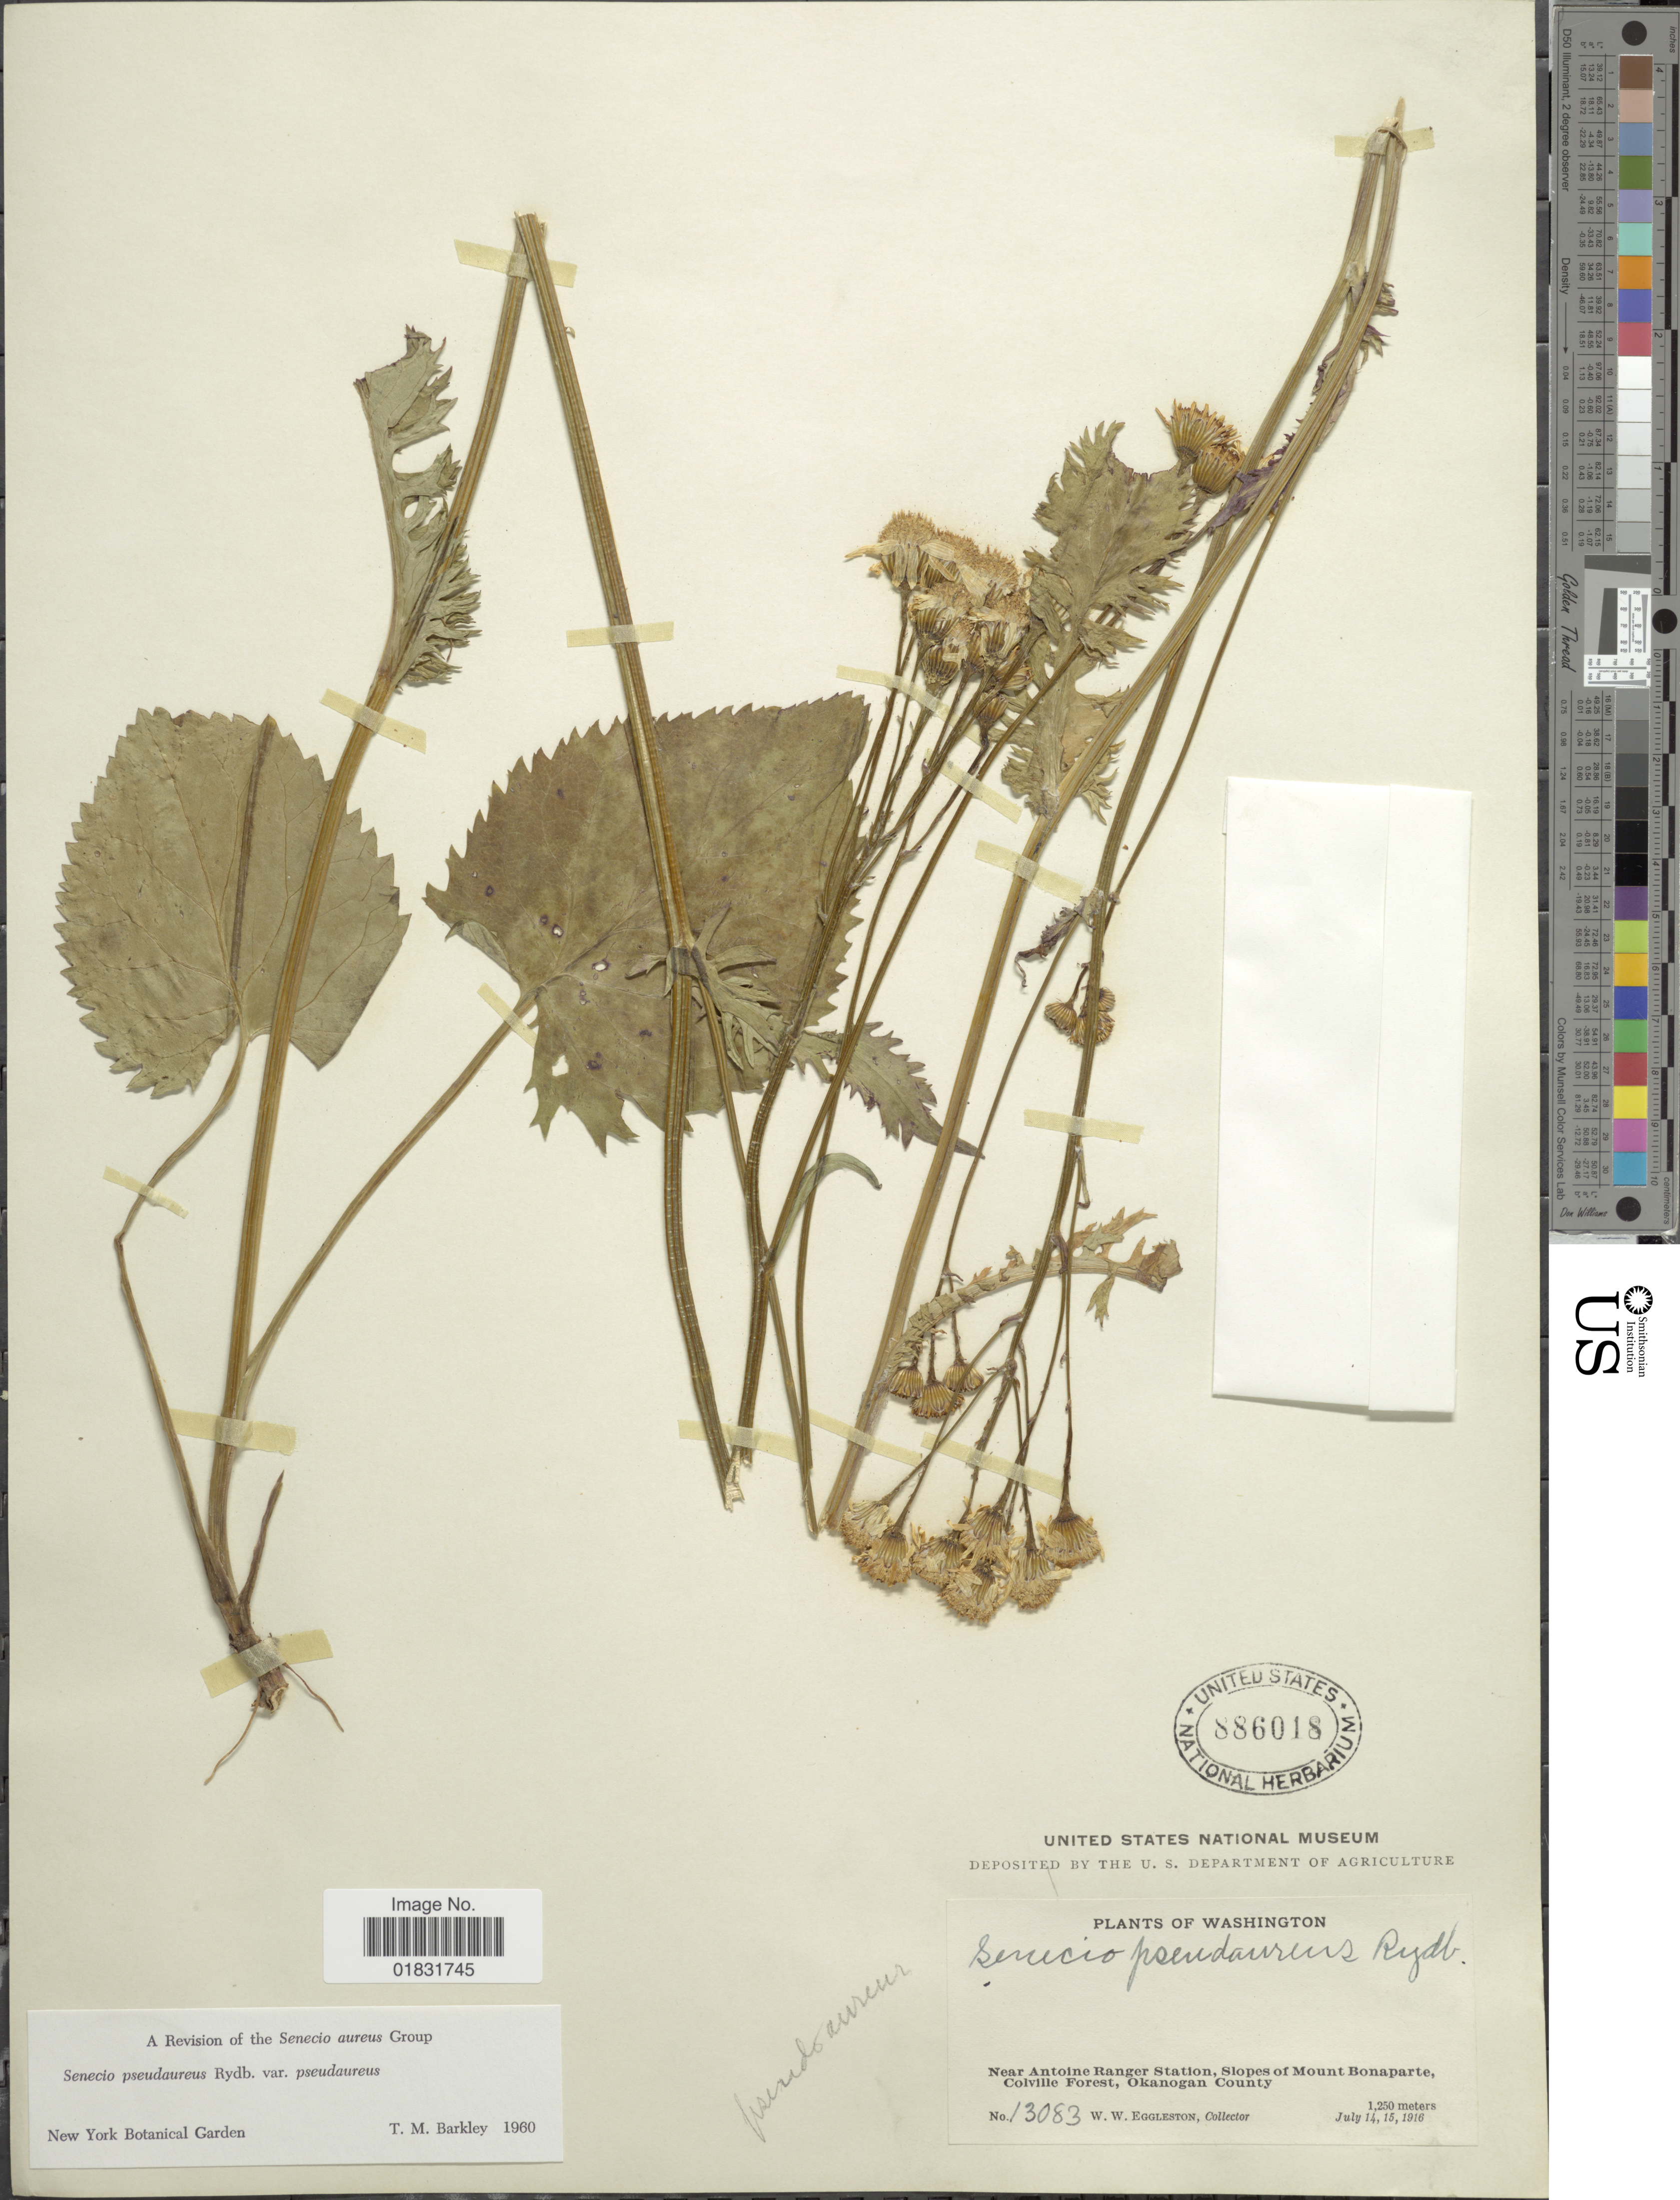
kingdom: Plantae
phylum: Tracheophyta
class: Magnoliopsida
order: Asterales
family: Asteraceae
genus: Packera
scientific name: Packera pseudaurea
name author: (Rydb.) W.A. Weber & Á. Löve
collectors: W. W. Eggleston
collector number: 13083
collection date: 1916-07-14/1916-07-15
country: United States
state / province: Washington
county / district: Okanogan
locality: Near Antoine Ranger Station, Slopes of Mount Bonaparte, Colville Forest, Okanogan County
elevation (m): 1250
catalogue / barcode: US 886018